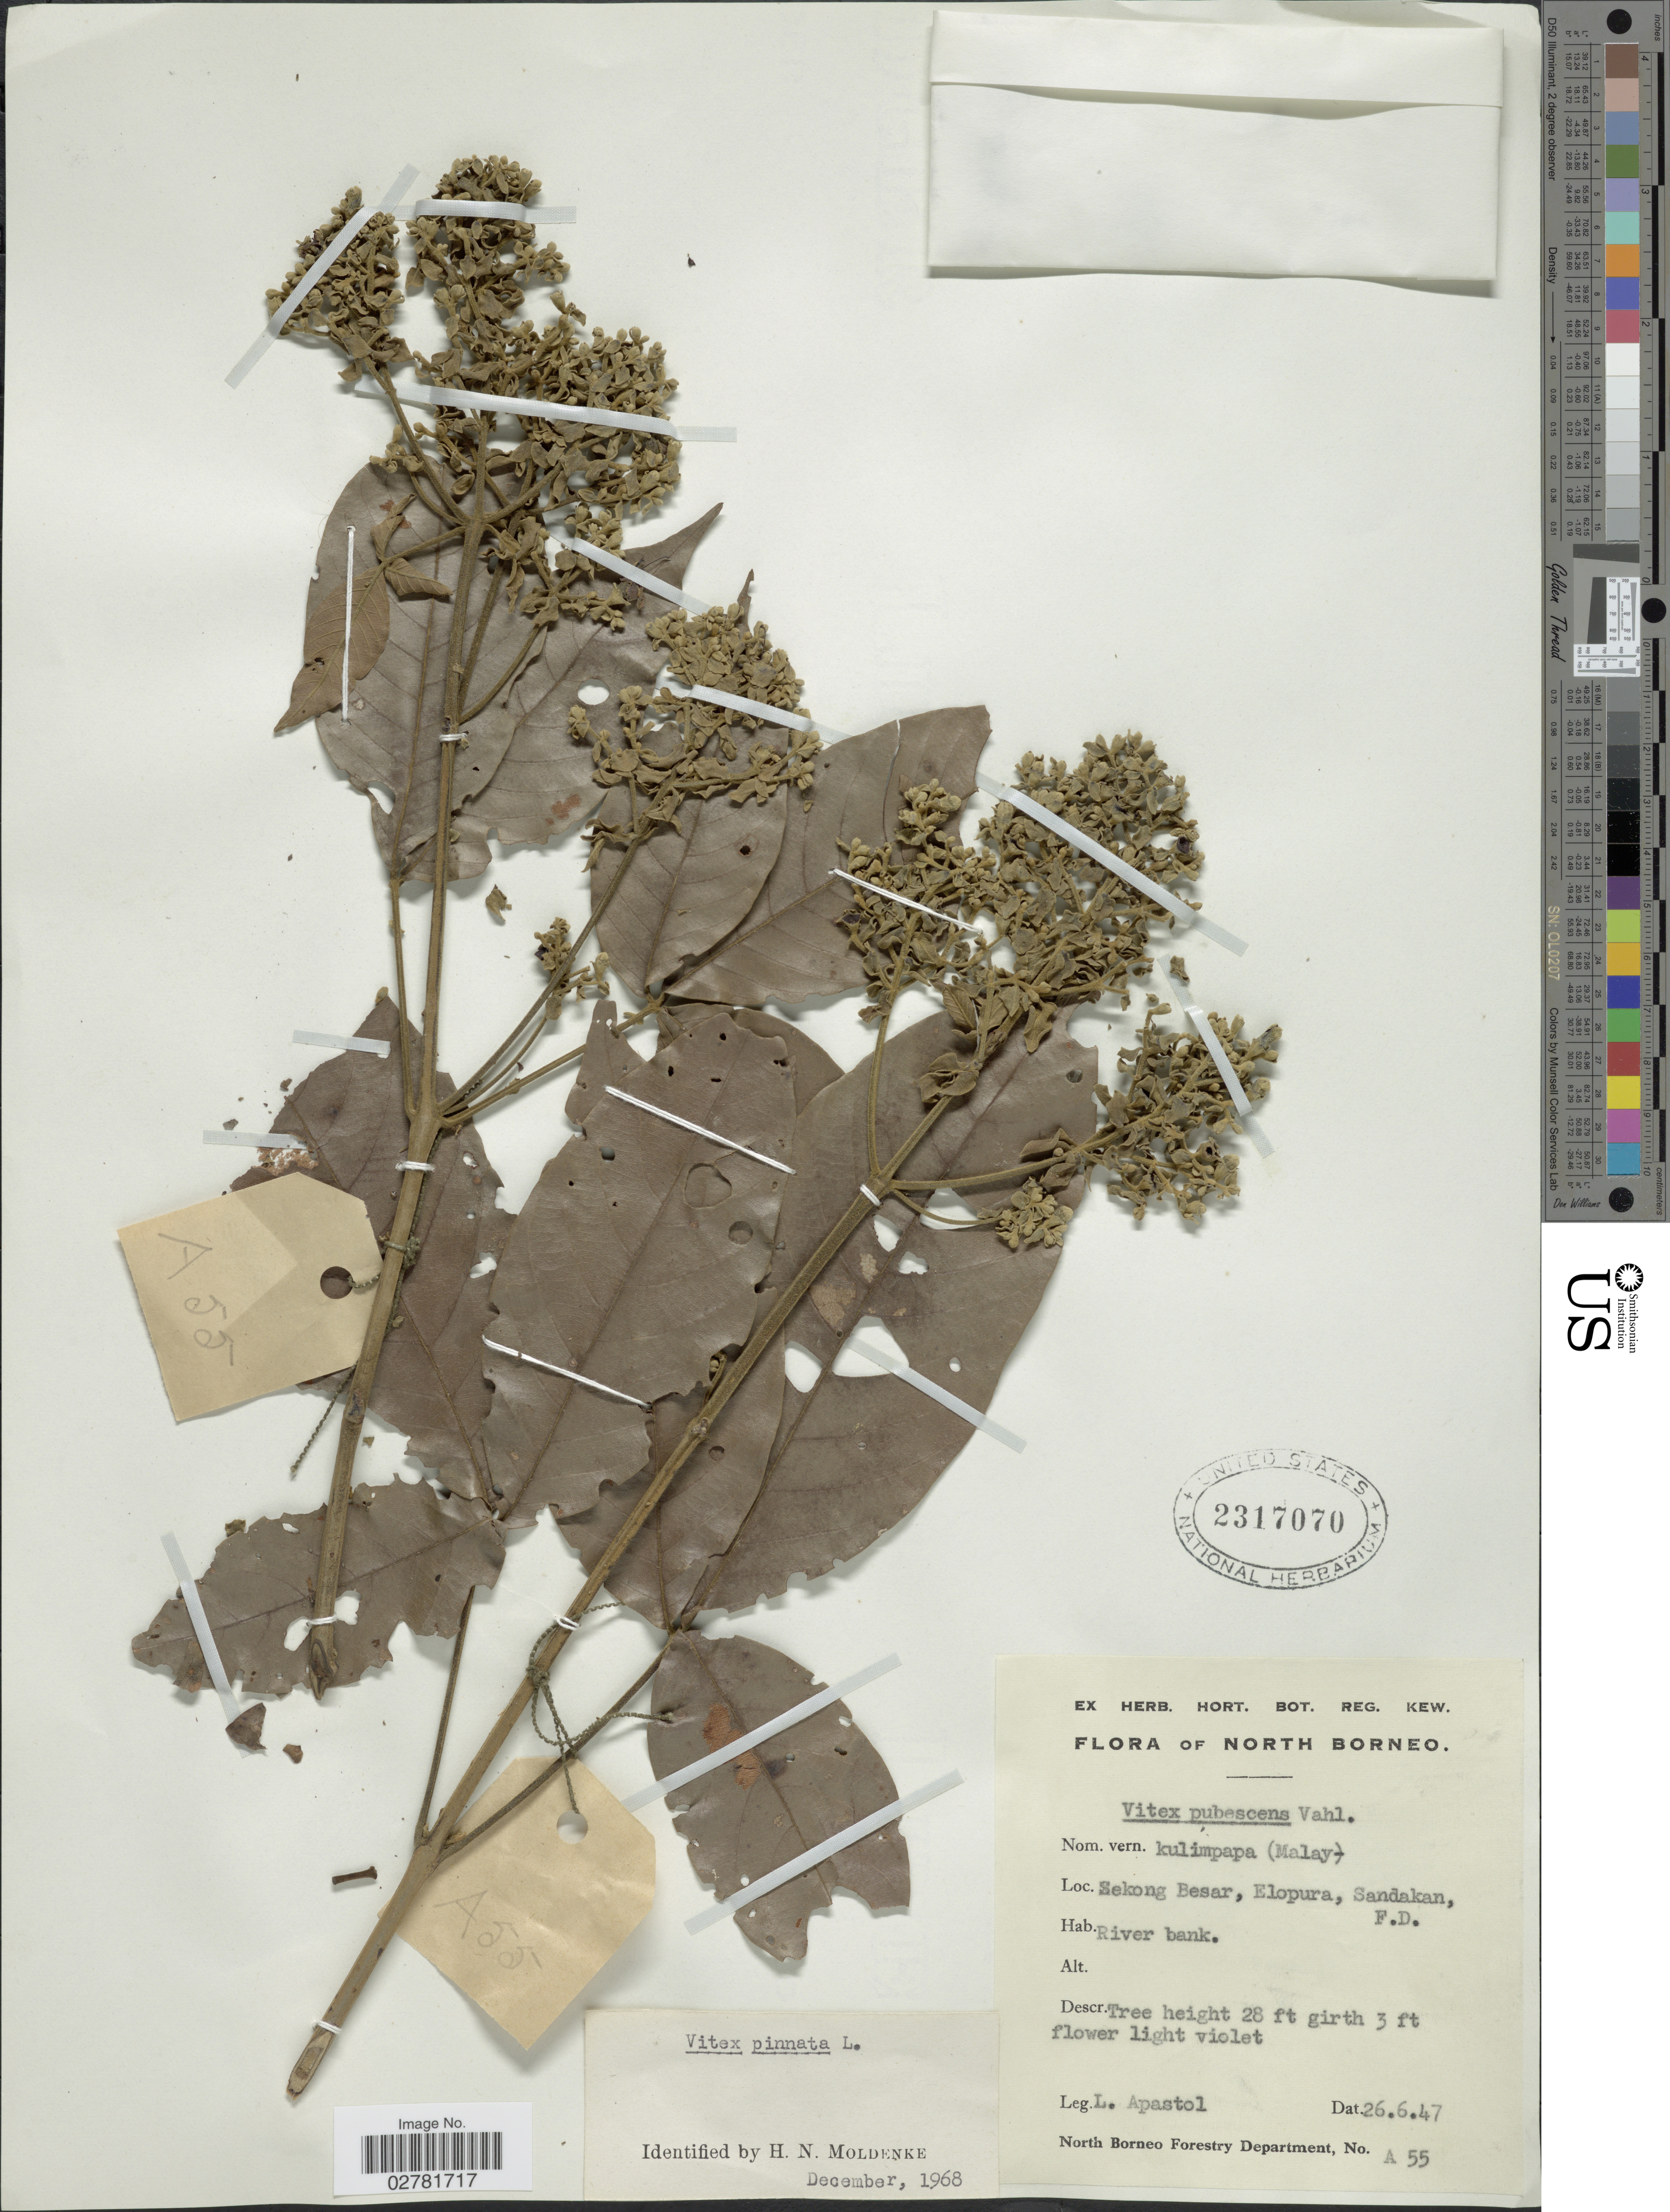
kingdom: Plantae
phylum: Tracheophyta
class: Magnoliopsida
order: Lamiales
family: Lamiaceae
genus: Vitex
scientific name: Vitex pinnata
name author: L.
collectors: L. Apastol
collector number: A55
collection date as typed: Transcribed d/m/y: 26/6/47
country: Malaysia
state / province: Sabah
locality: North Borneo. Sekong Besar, Elopura, Sandakan, F. D.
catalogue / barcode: US 2317070